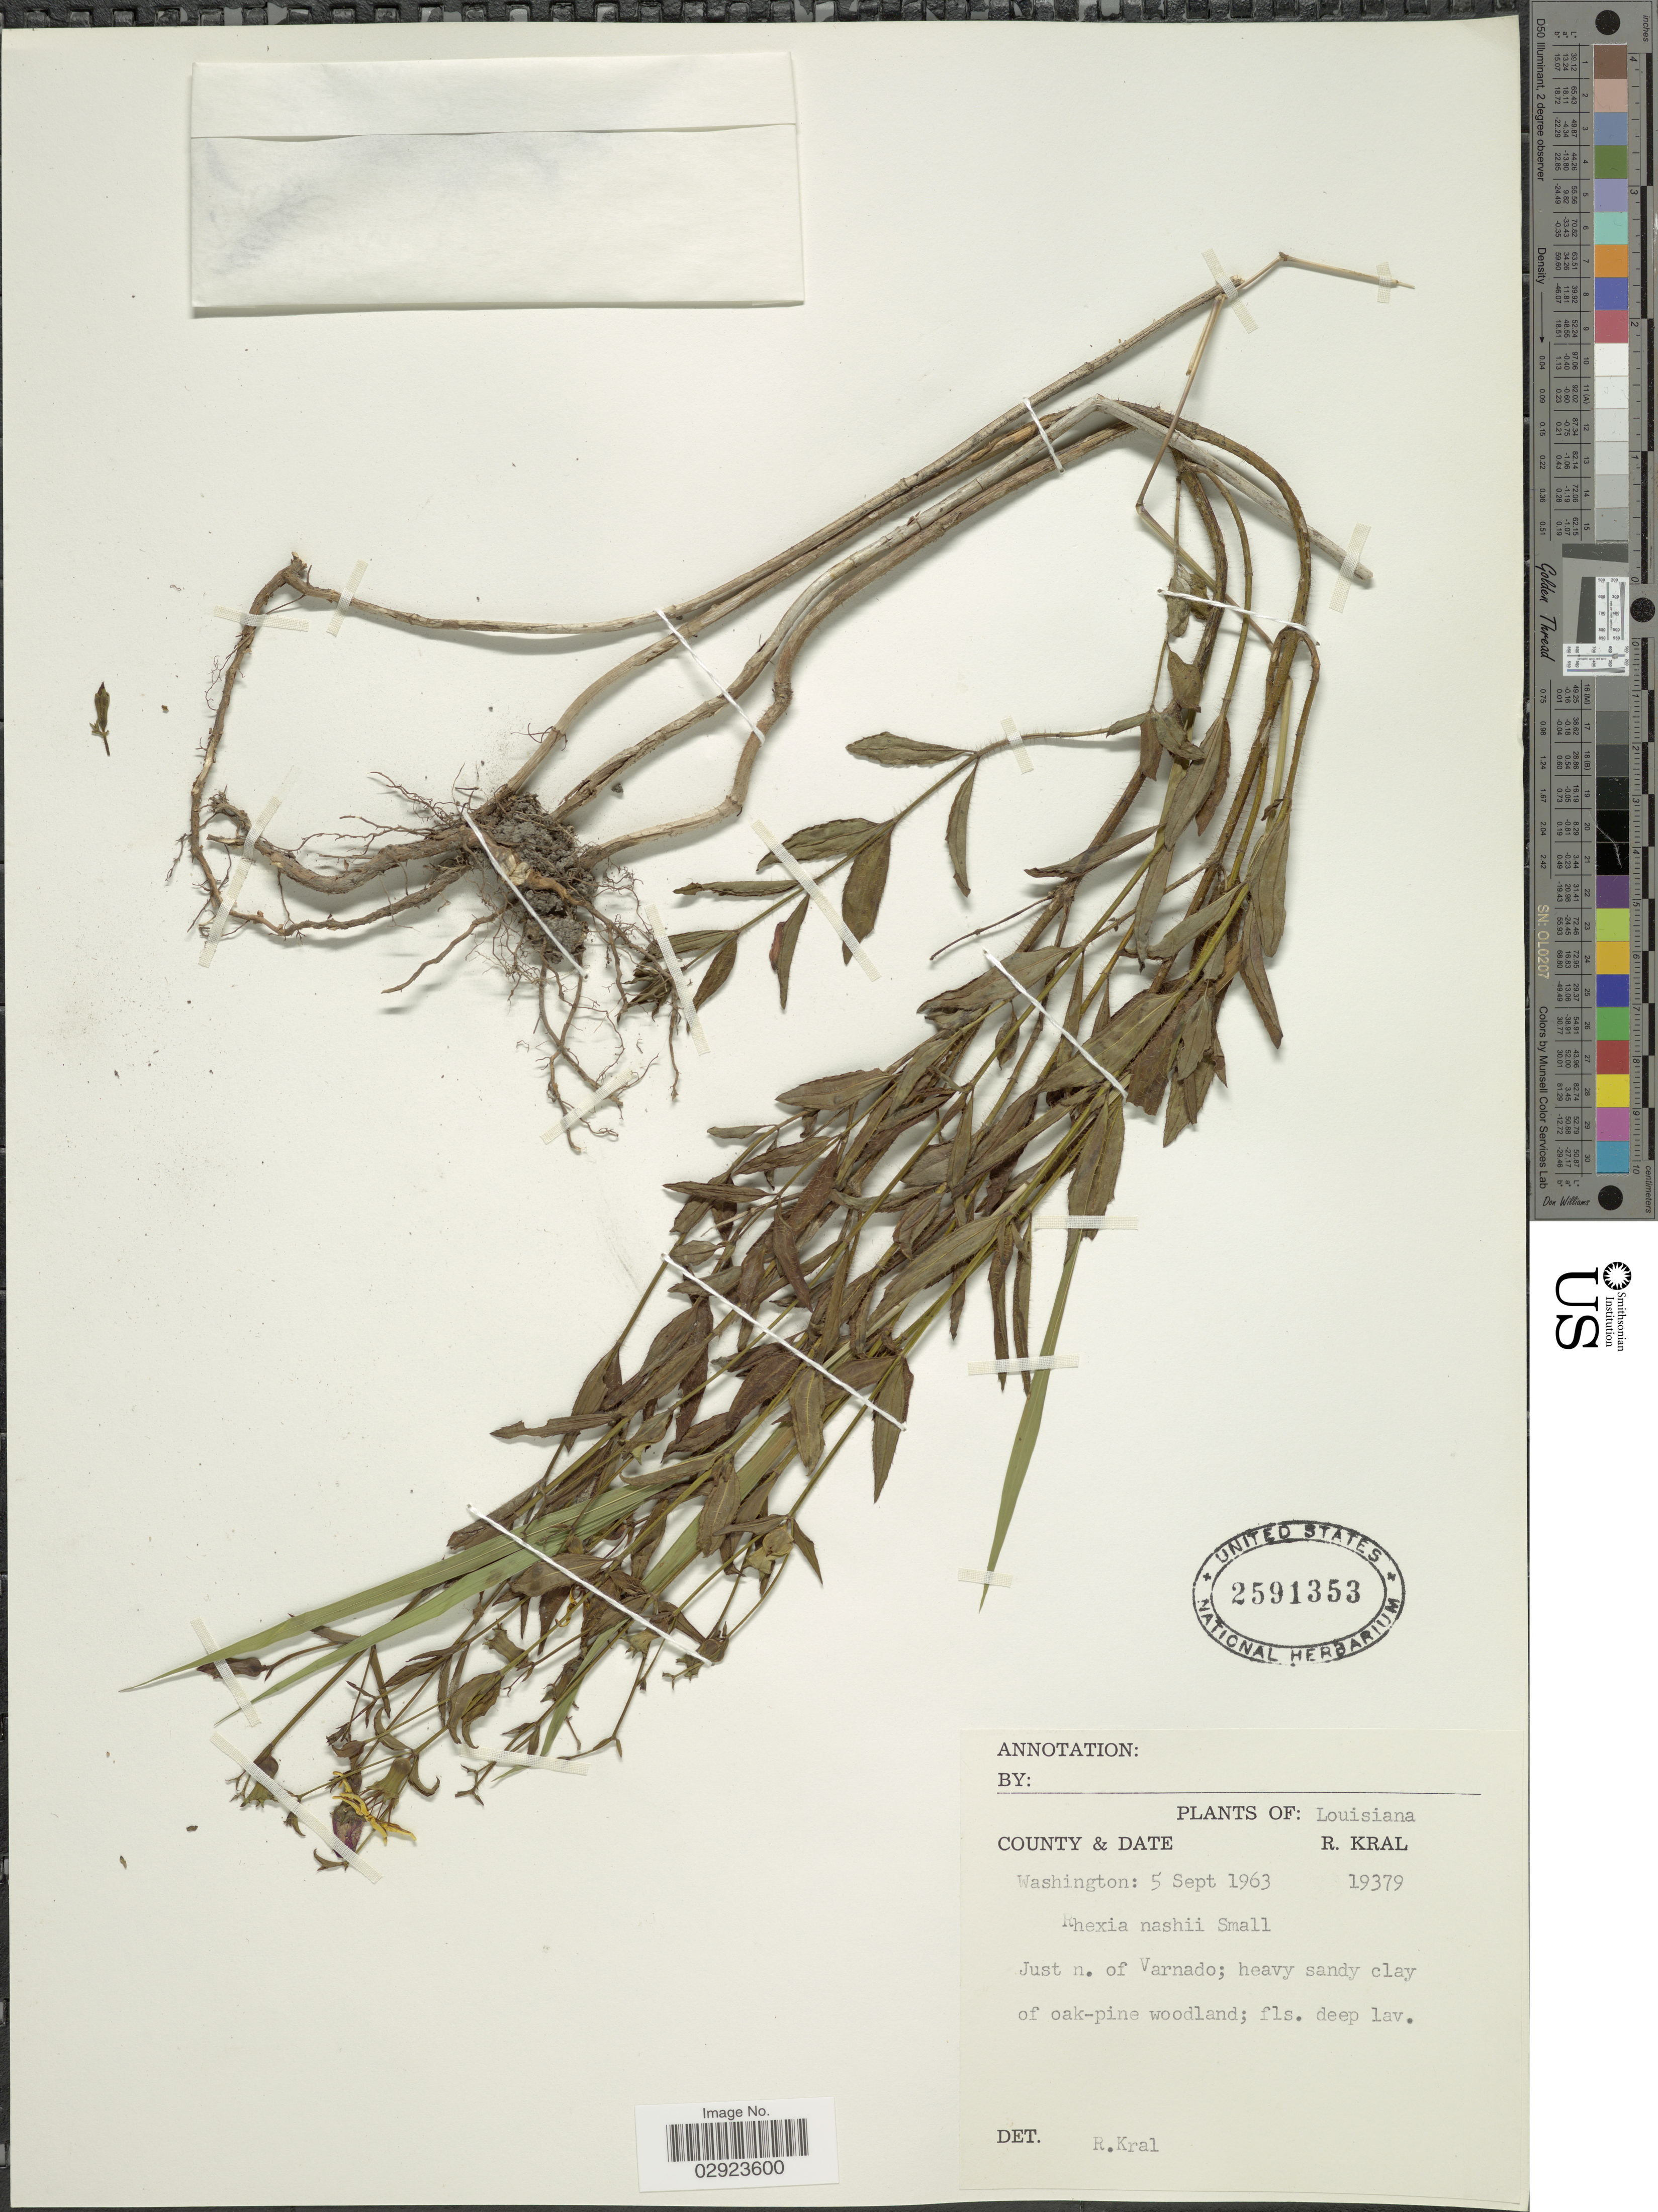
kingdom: Plantae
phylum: Tracheophyta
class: Magnoliopsida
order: Myrtales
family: Melastomataceae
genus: Rhexia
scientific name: Rhexia nashii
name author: Small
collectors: R. Kral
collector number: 19379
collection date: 1963-09-05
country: United States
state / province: Louisiana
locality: Washington. Just n. of Varnado.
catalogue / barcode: US 2591353